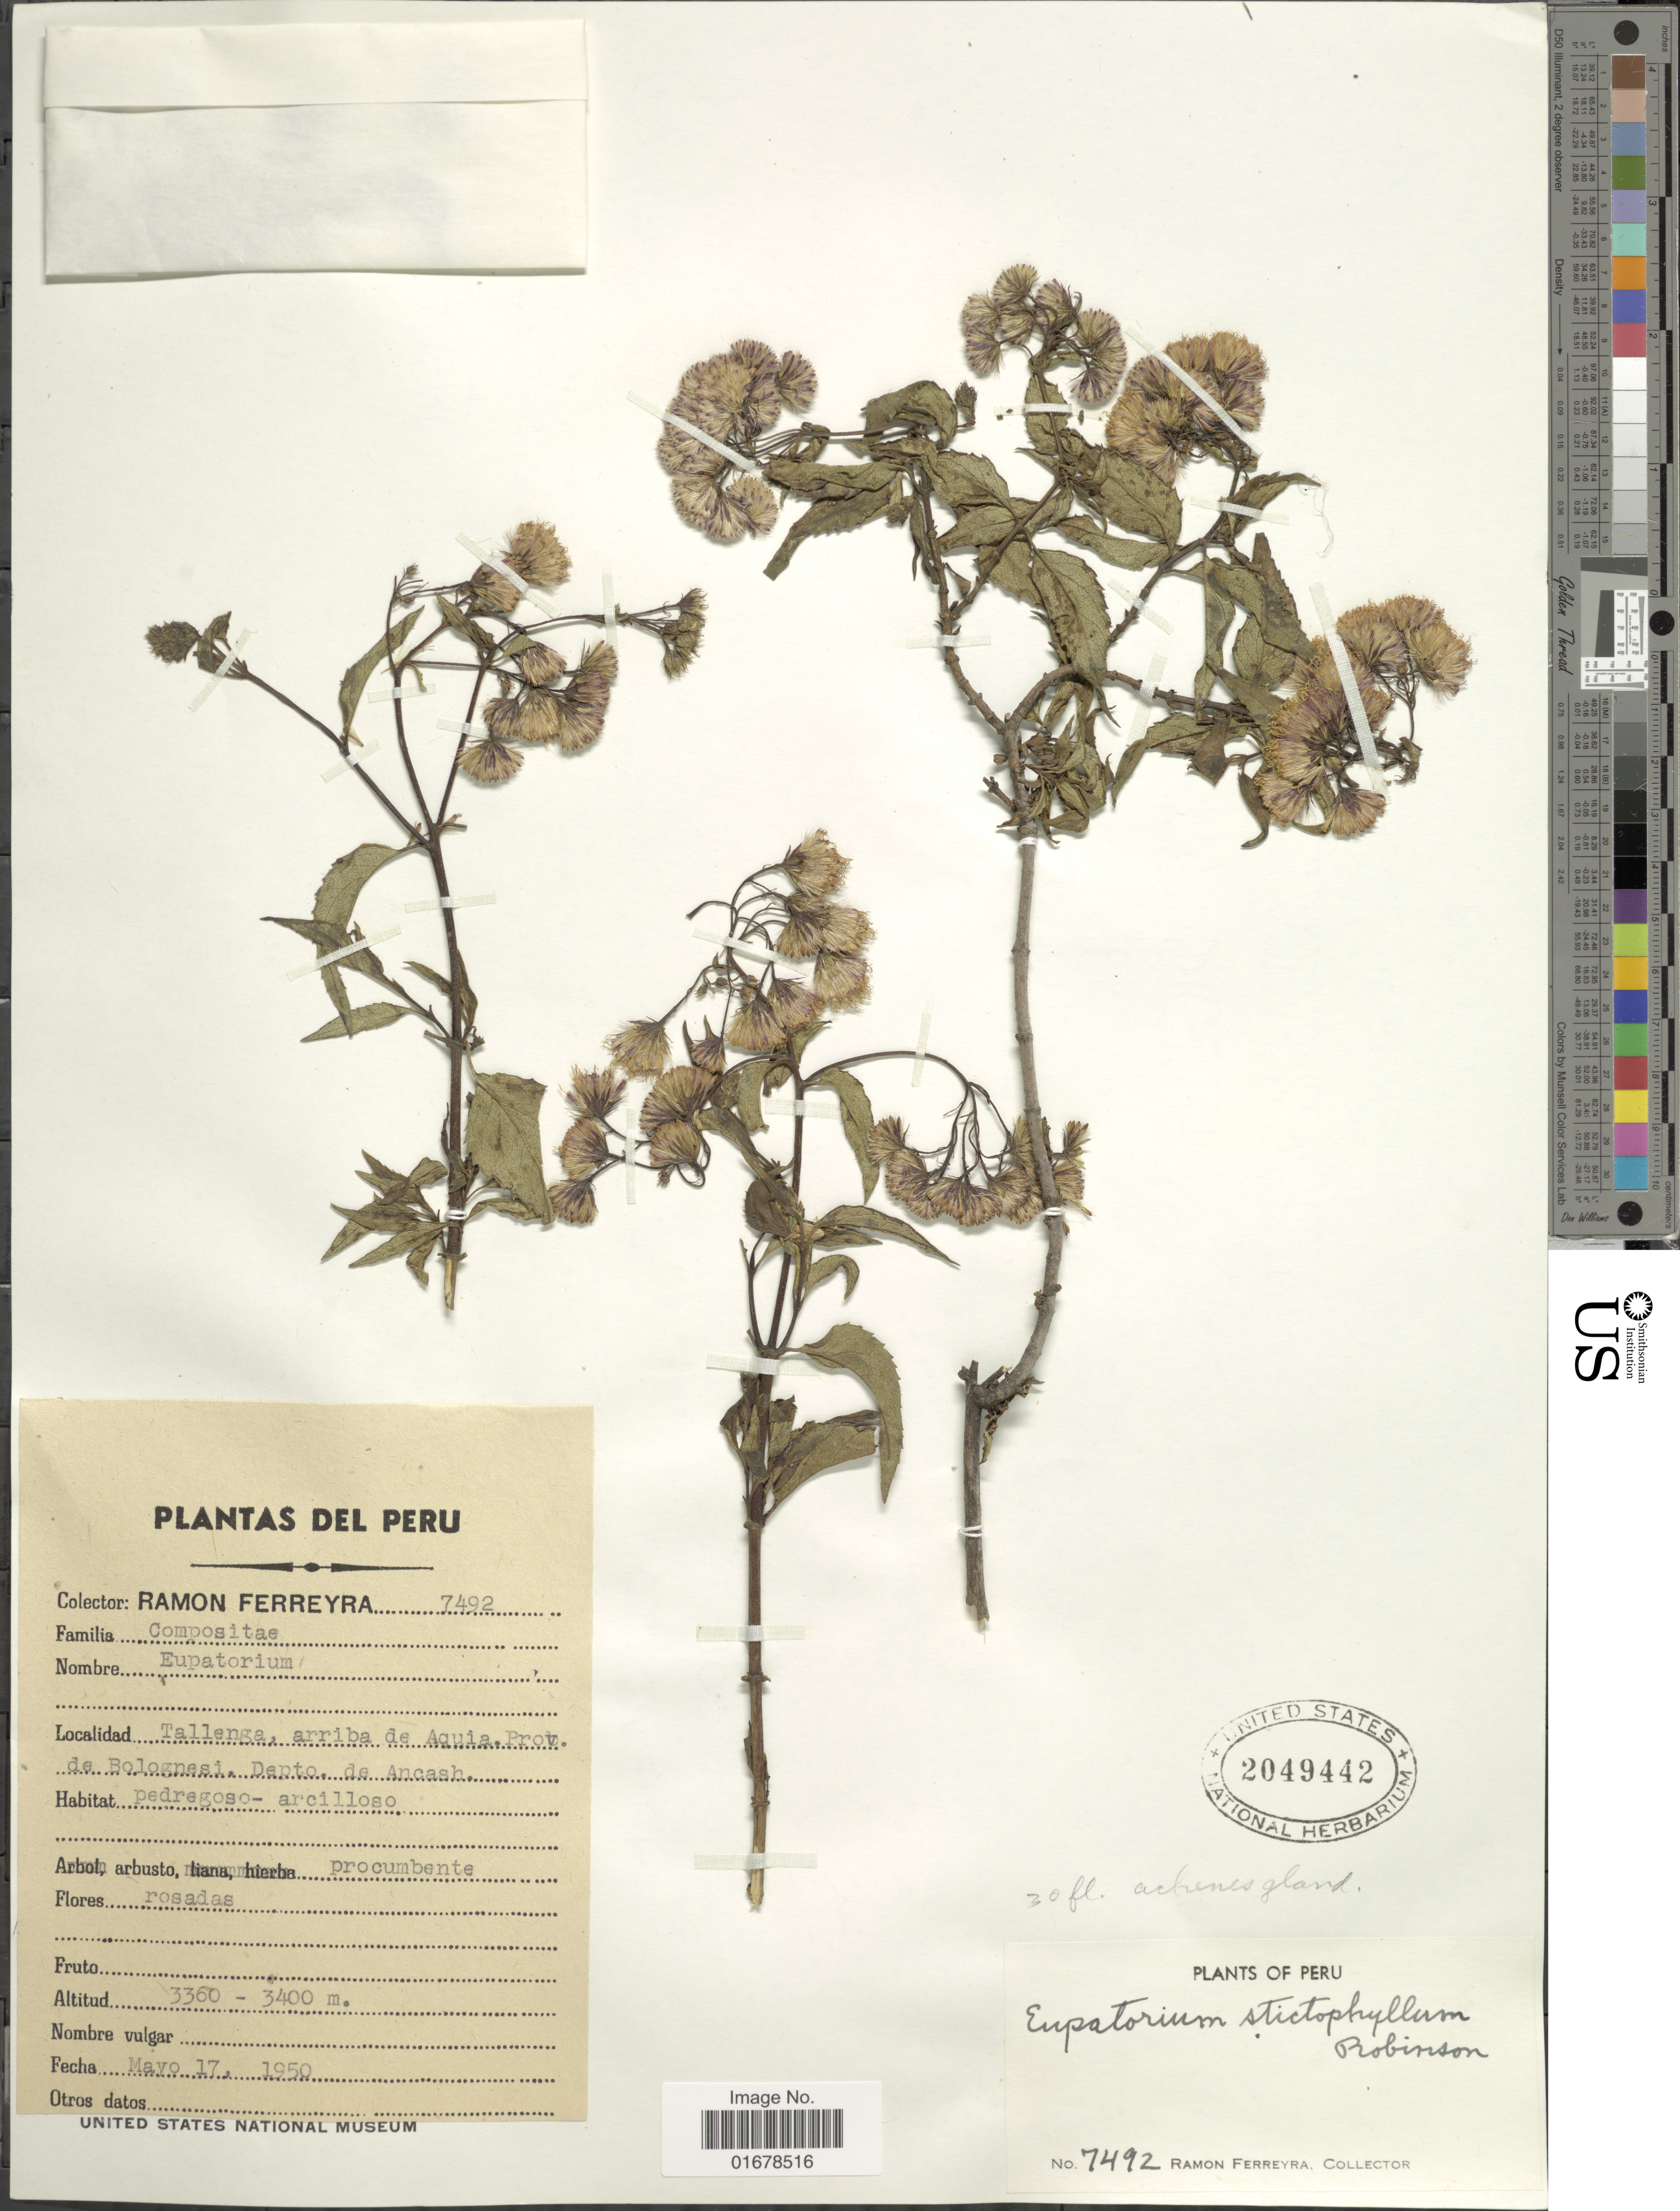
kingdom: Plantae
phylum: Tracheophyta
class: Magnoliopsida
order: Asterales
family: Asteraceae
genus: Ageratina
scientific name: Ageratina stictophylla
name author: (B.L. Rob.) R.M. King & H. Rob.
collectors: R. A. Ferreyra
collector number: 7492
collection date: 1950-05-17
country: Peru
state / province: Ancash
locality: Tallenga, arriba de Aguia, Prov. de Bolognesi, Depto. de Ancash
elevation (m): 3360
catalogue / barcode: US 2049442